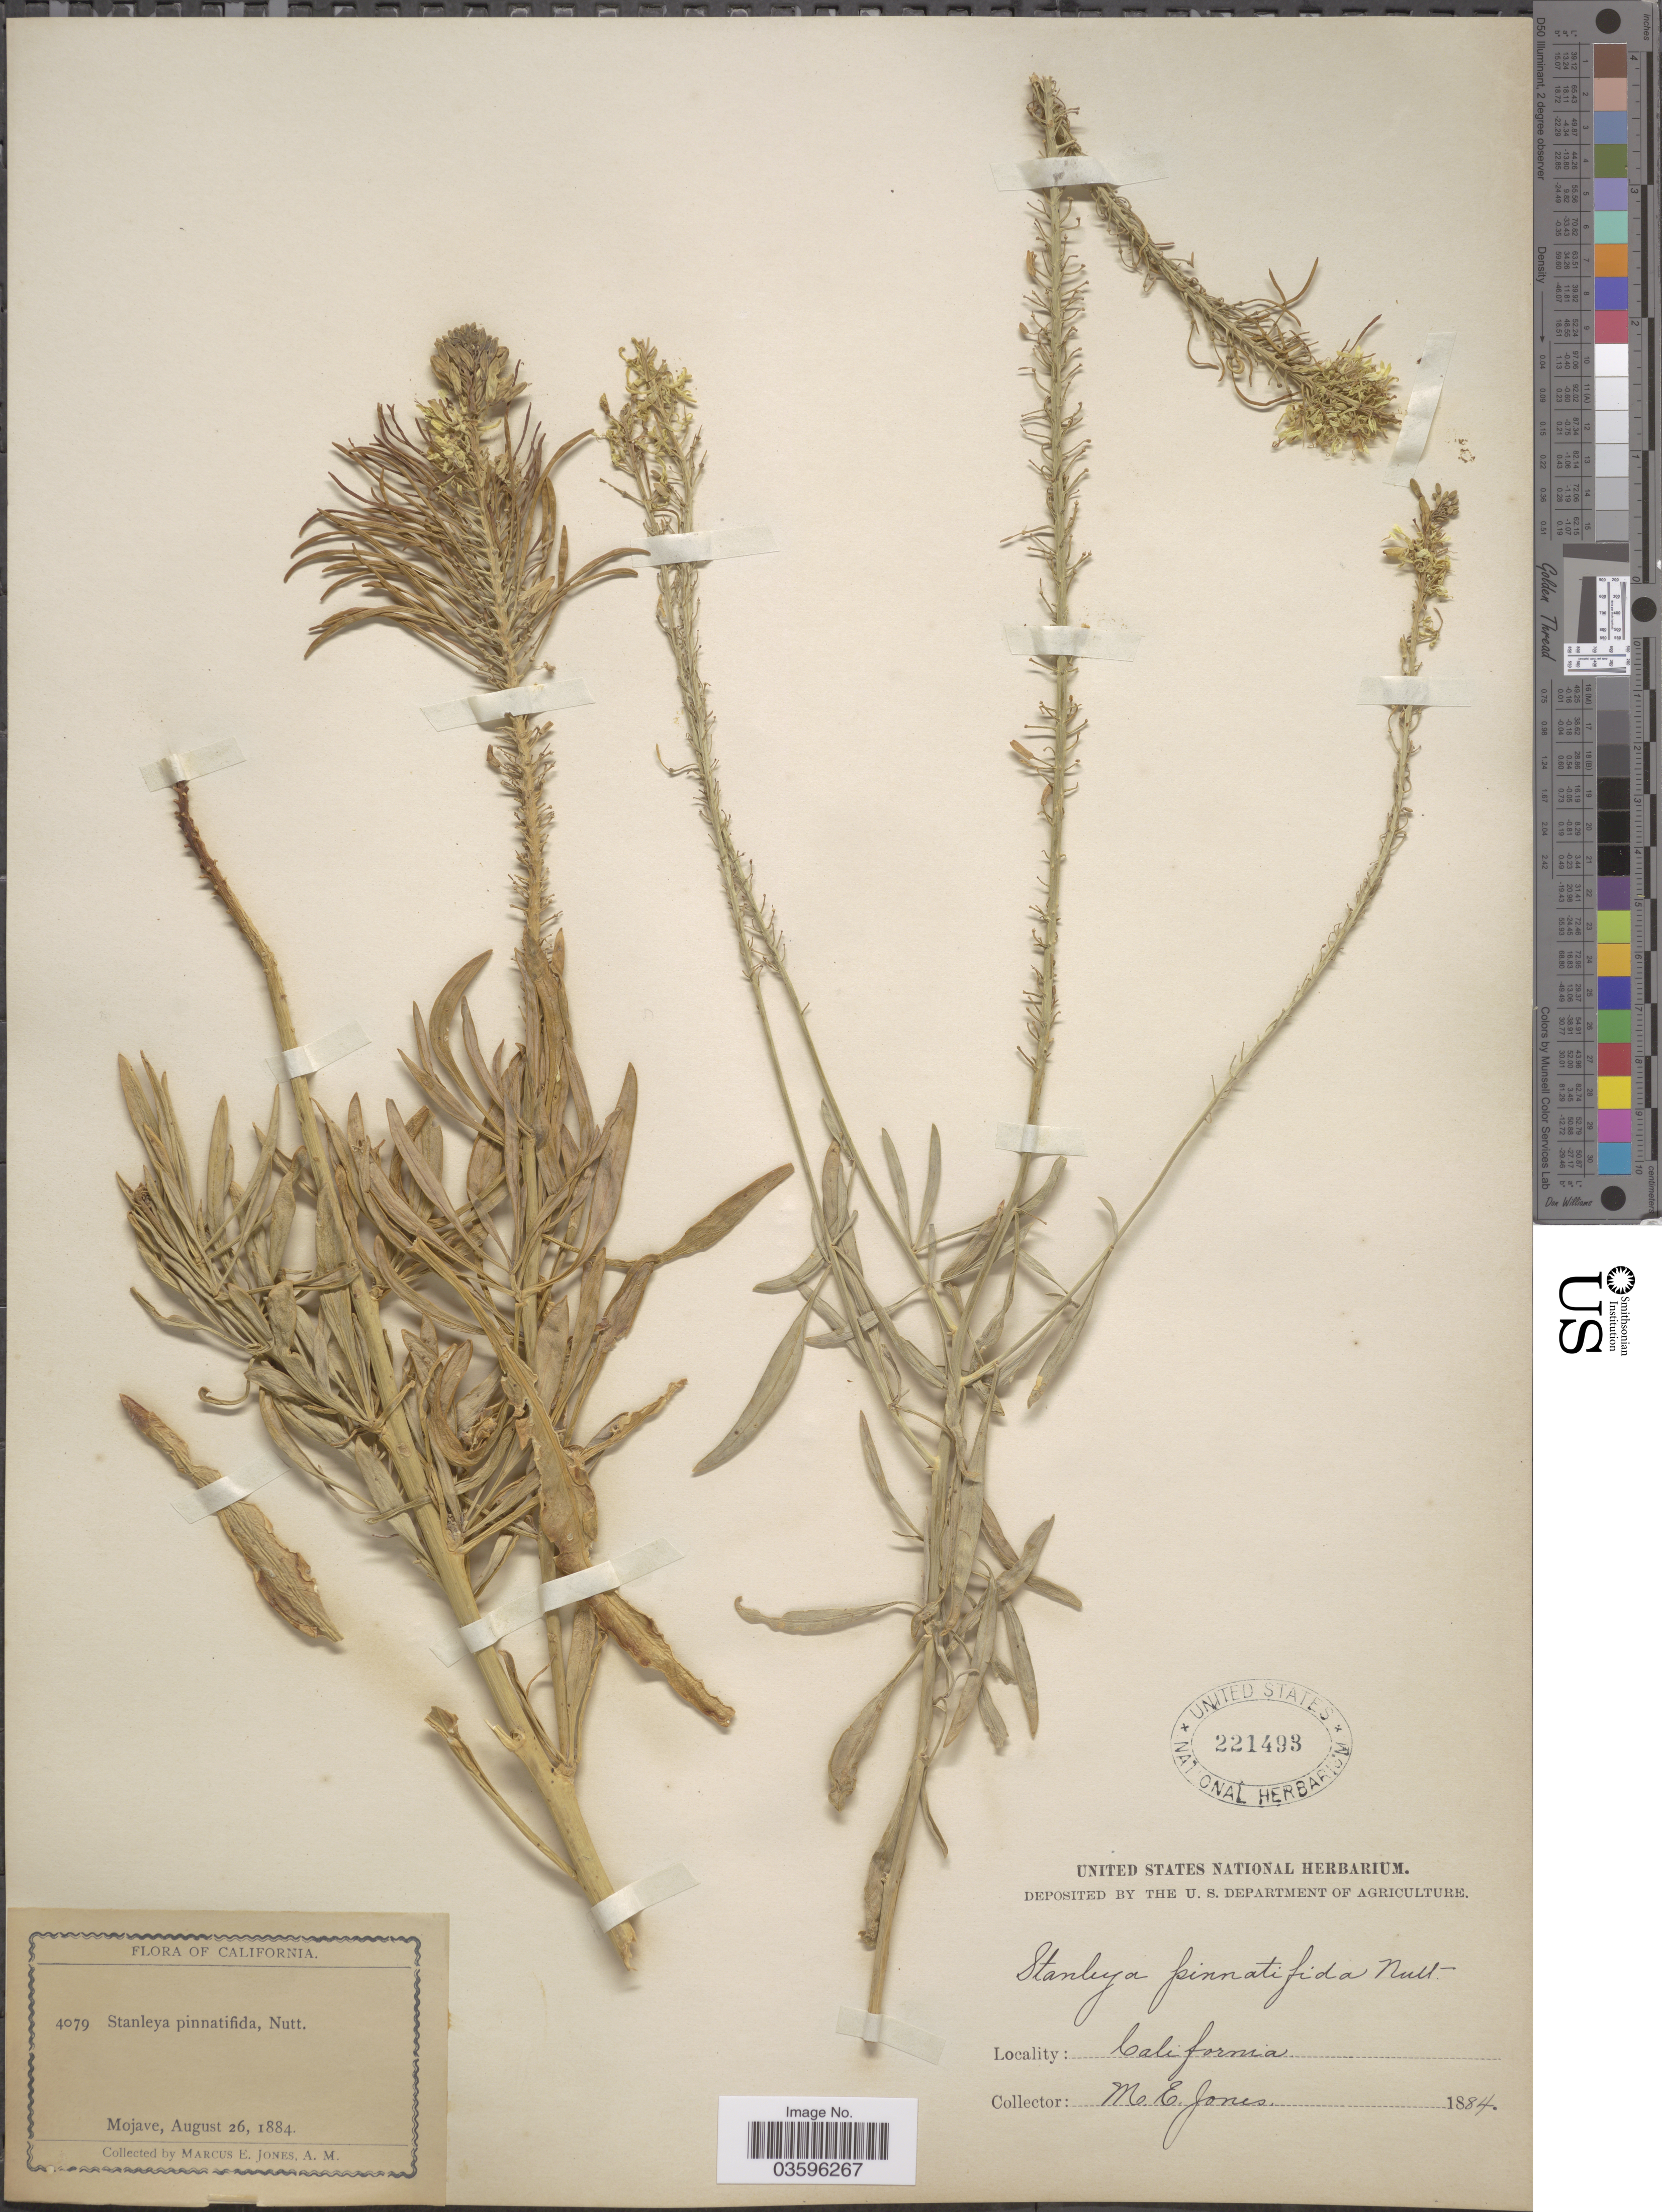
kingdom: Plantae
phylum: Tracheophyta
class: Magnoliopsida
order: Brassicales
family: Brassicaceae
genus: Stanleya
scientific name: Stanleya pinnata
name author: (Pursh) Britton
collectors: M. E. Jones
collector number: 4079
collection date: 1884-08-26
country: United States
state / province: California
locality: Mojave.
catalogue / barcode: US 221493